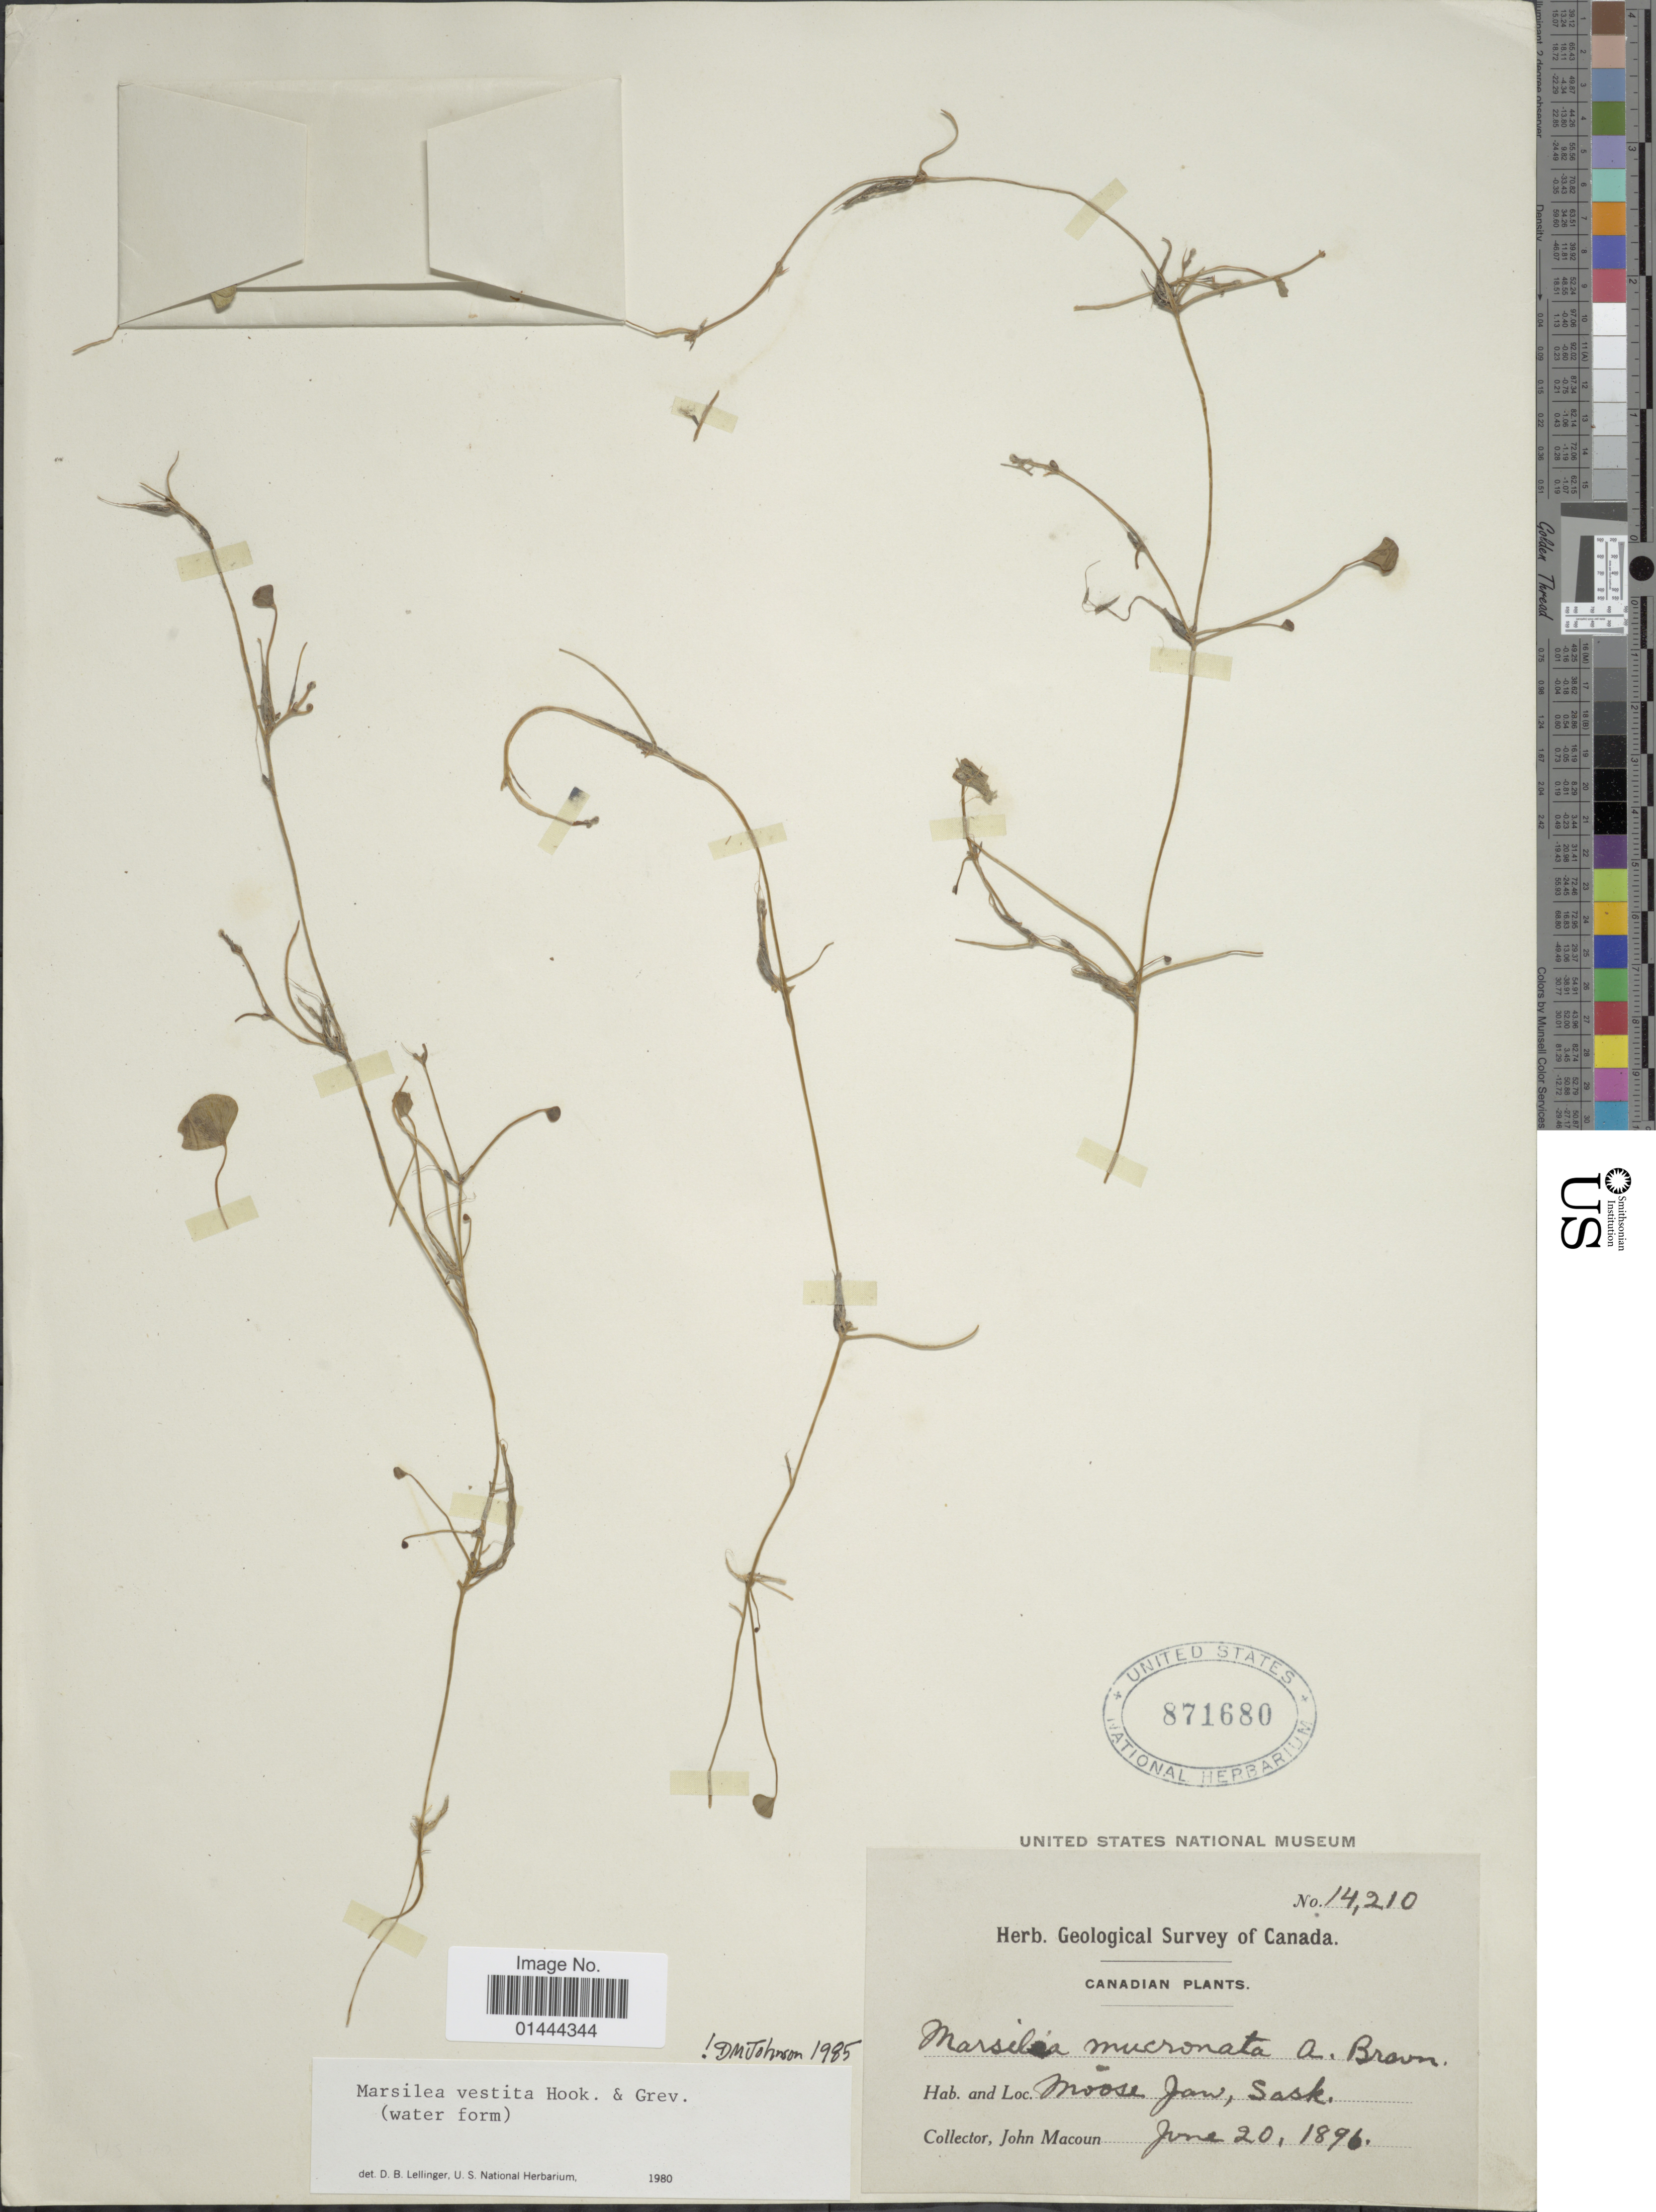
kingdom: Plantae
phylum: Tracheophyta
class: Polypodiopsida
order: Salviniales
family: Marsileaceae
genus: Marsilea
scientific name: Marsilea vestita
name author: Hook. & Grev.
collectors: J. Macoun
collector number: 14210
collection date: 1896-06-20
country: Canada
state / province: Saskatchewan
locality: Moose Jaw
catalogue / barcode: US 871680